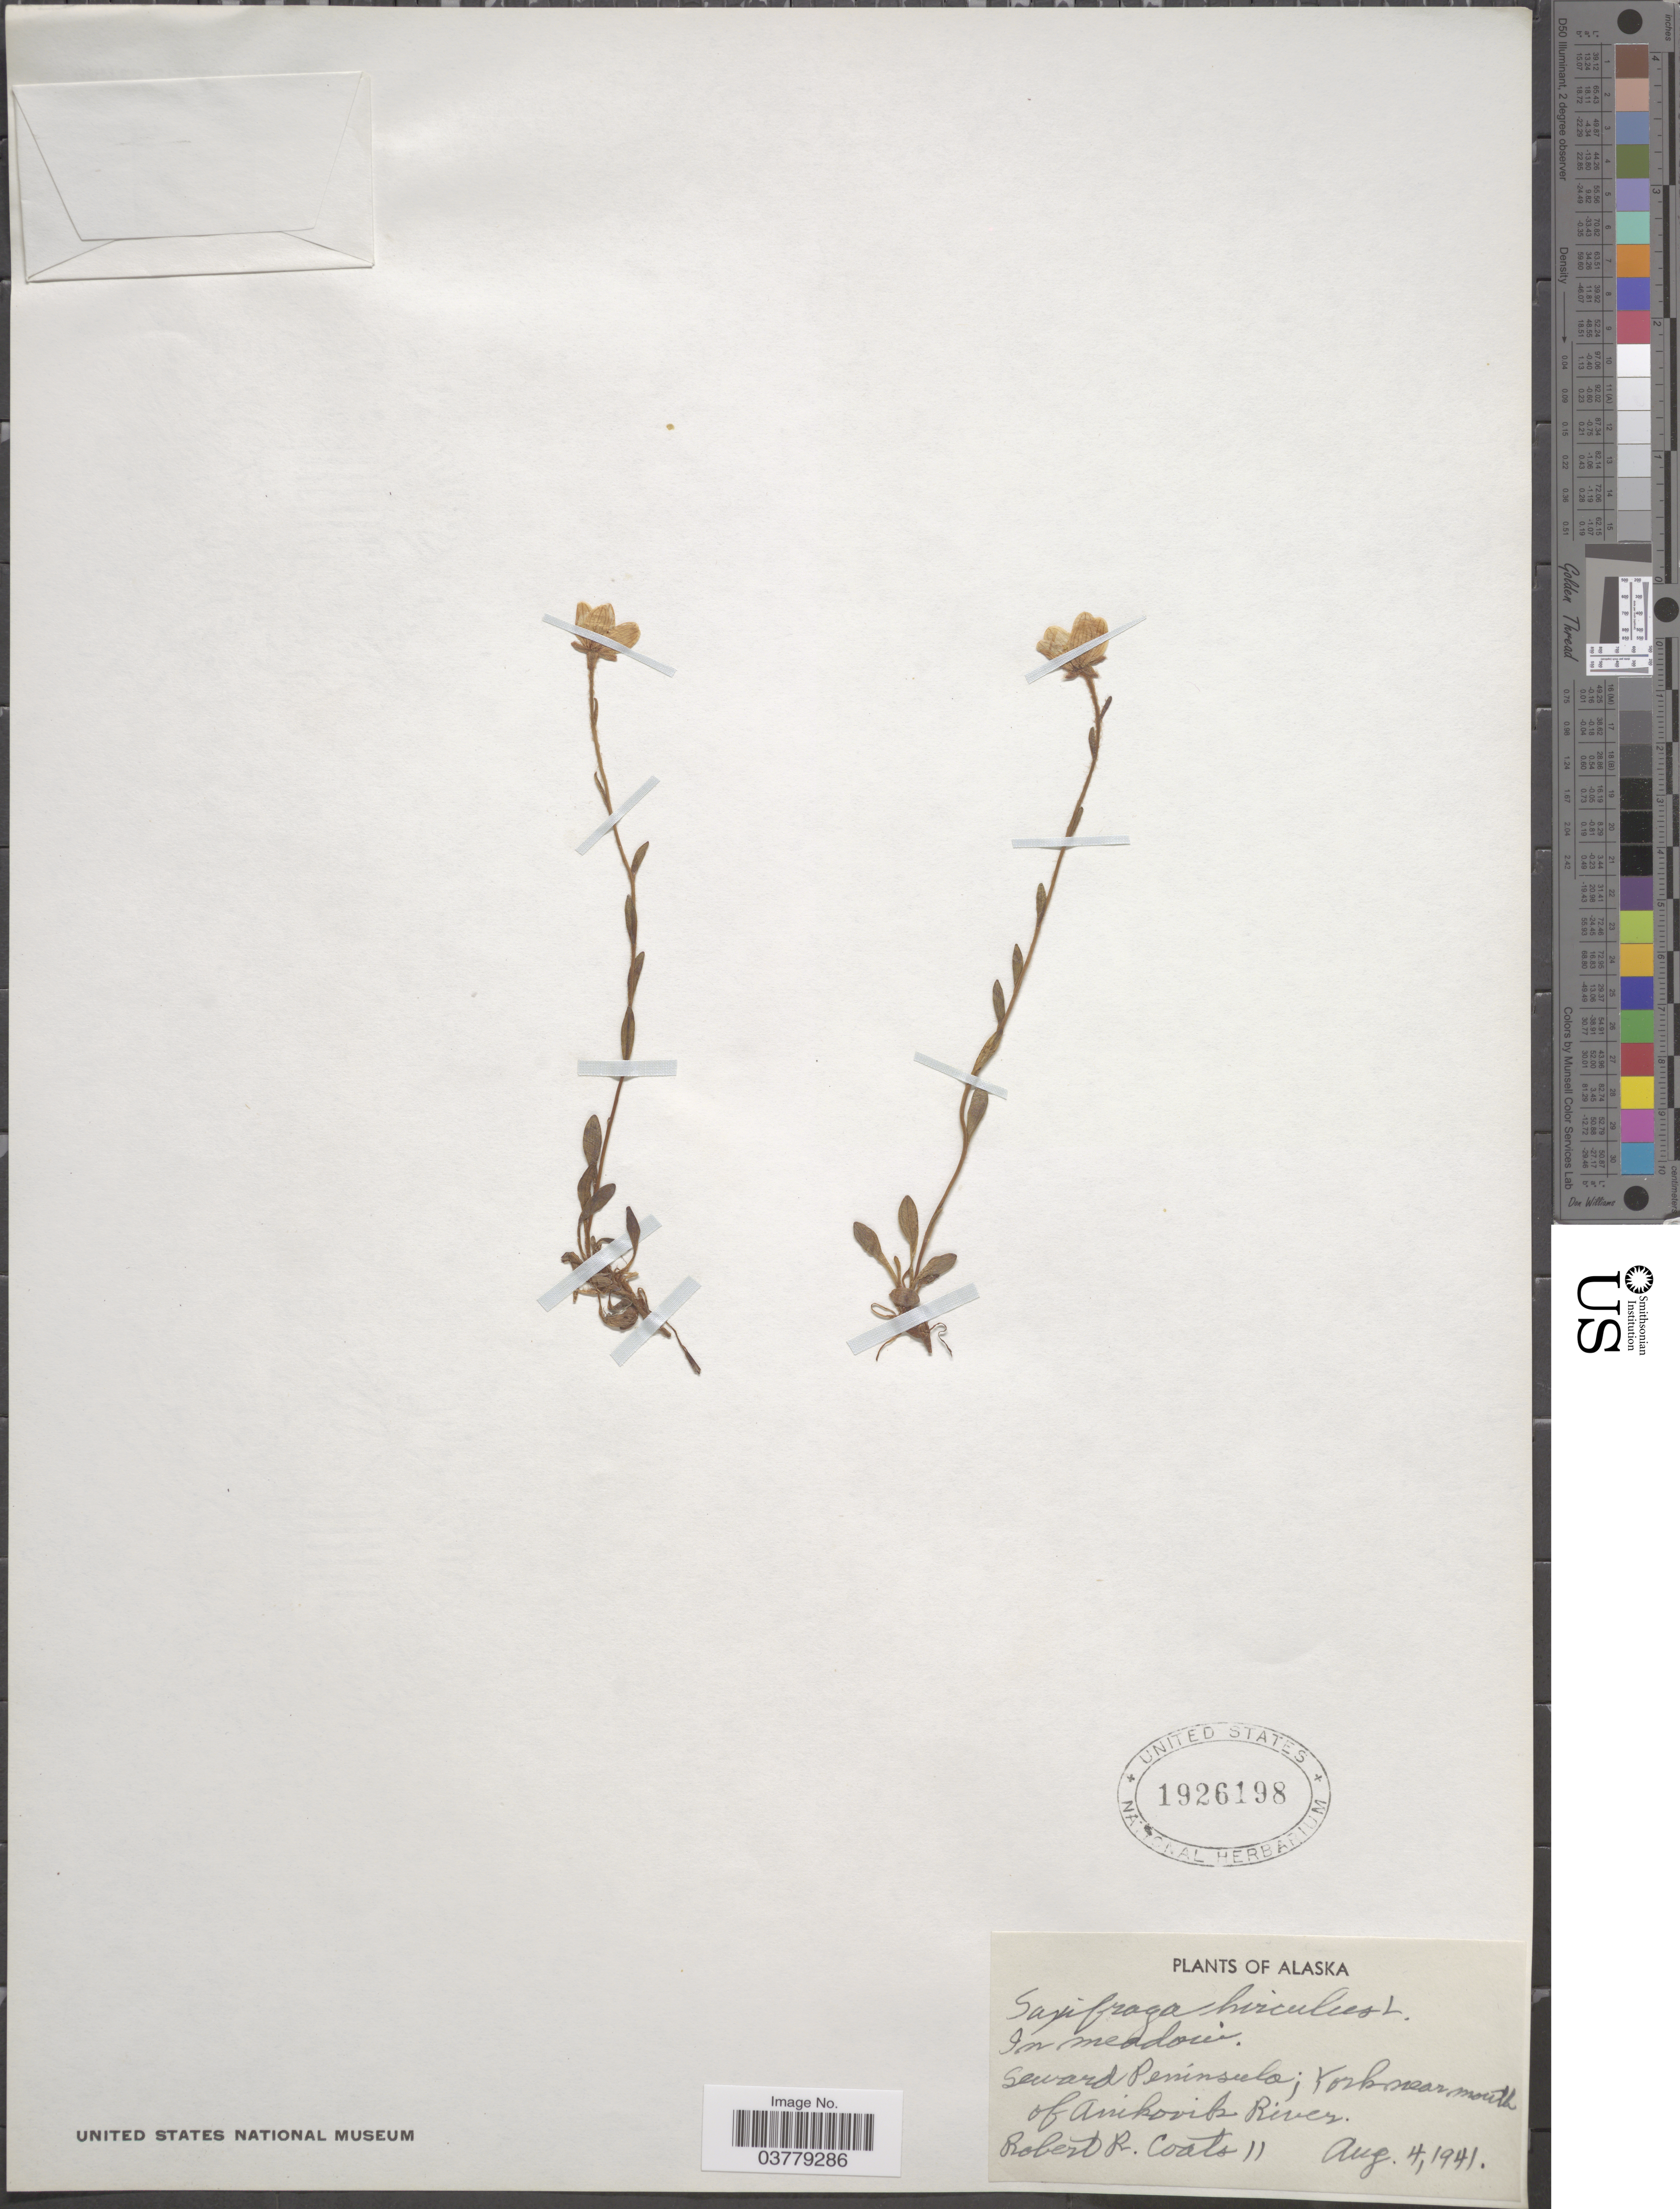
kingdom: Plantae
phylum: Tracheophyta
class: Magnoliopsida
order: Saxifragales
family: Saxifragaceae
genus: Saxifraga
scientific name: Saxifraga hirculus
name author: L.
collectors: R. Coats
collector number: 11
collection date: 1941-08-04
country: United States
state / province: Alaska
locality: Seward Peninsula; York near mouth of Anikovik River.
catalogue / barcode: US 1926198